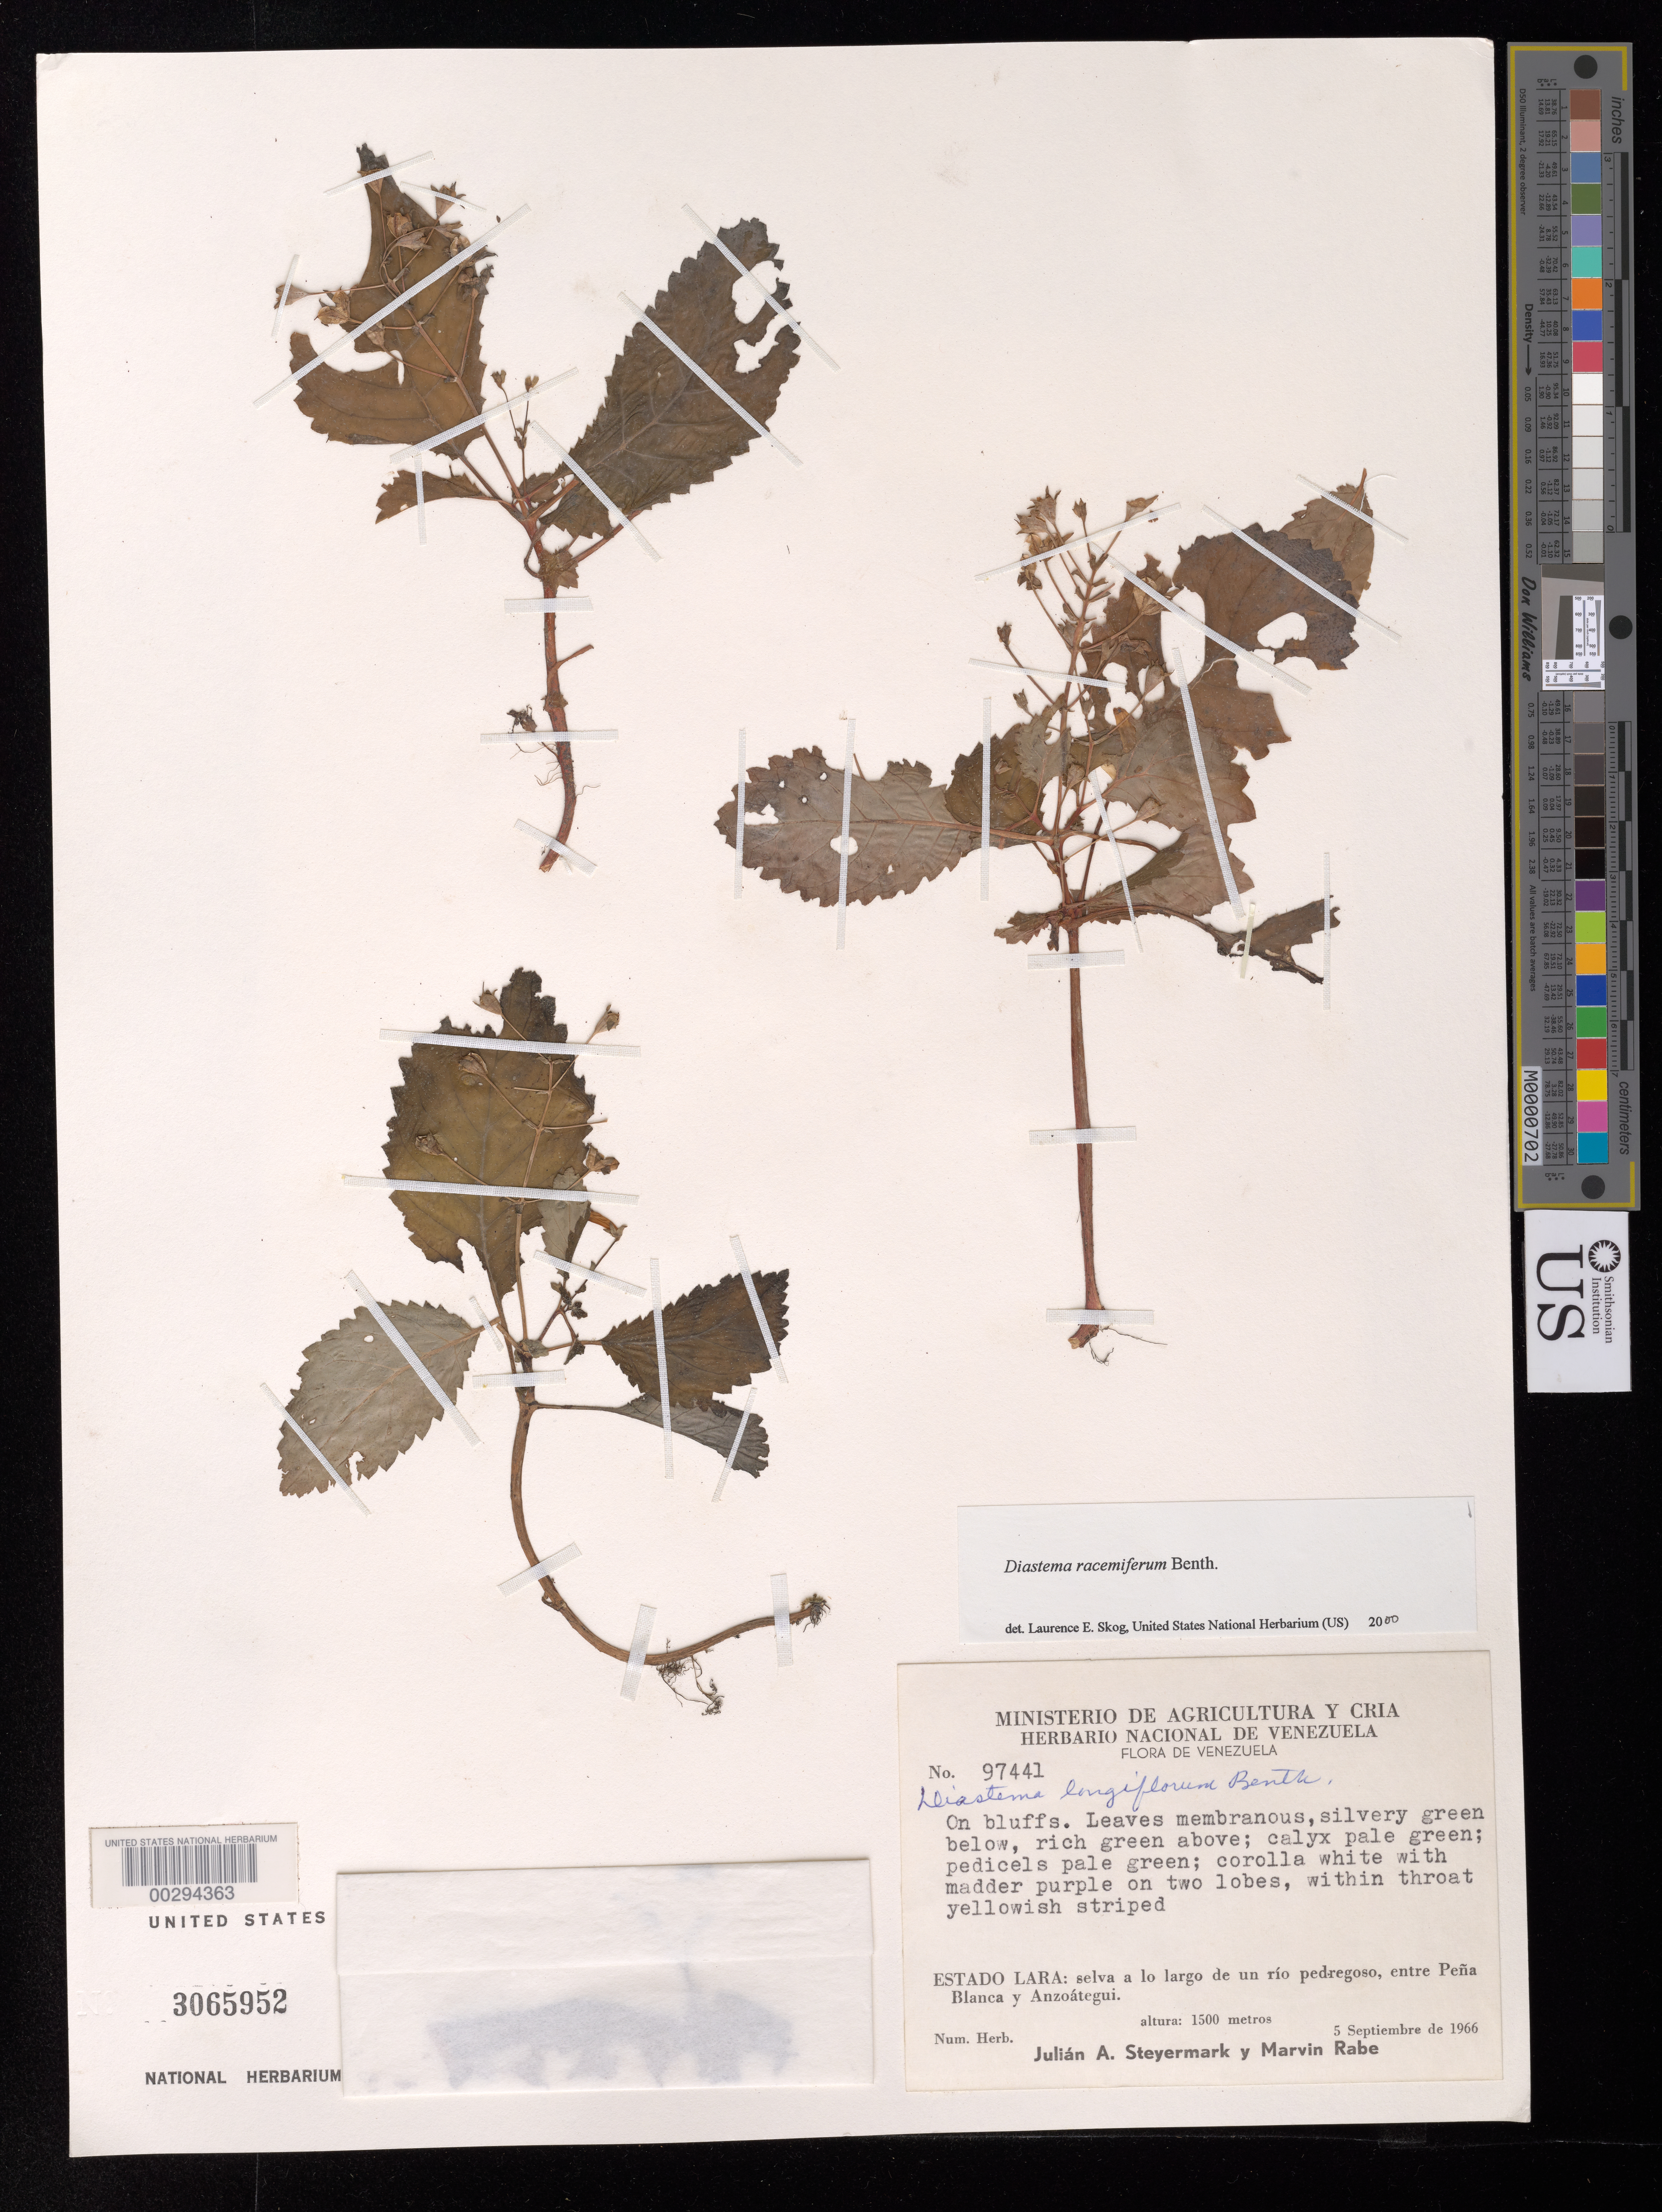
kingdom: Plantae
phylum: Tracheophyta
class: Magnoliopsida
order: Lamiales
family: Gesneriaceae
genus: Diastema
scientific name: Diastema racemiferum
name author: Benth.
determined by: Skog, Laurence E.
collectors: J. Steyermark & M. Rabe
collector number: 97441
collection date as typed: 05 Sep 1966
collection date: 1966-09-05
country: Venezuela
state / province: Lara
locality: Entre Peña Blanca y Anzoátegui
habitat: Selva a lo largo de un río pedregoso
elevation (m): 1500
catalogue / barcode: US 3065952